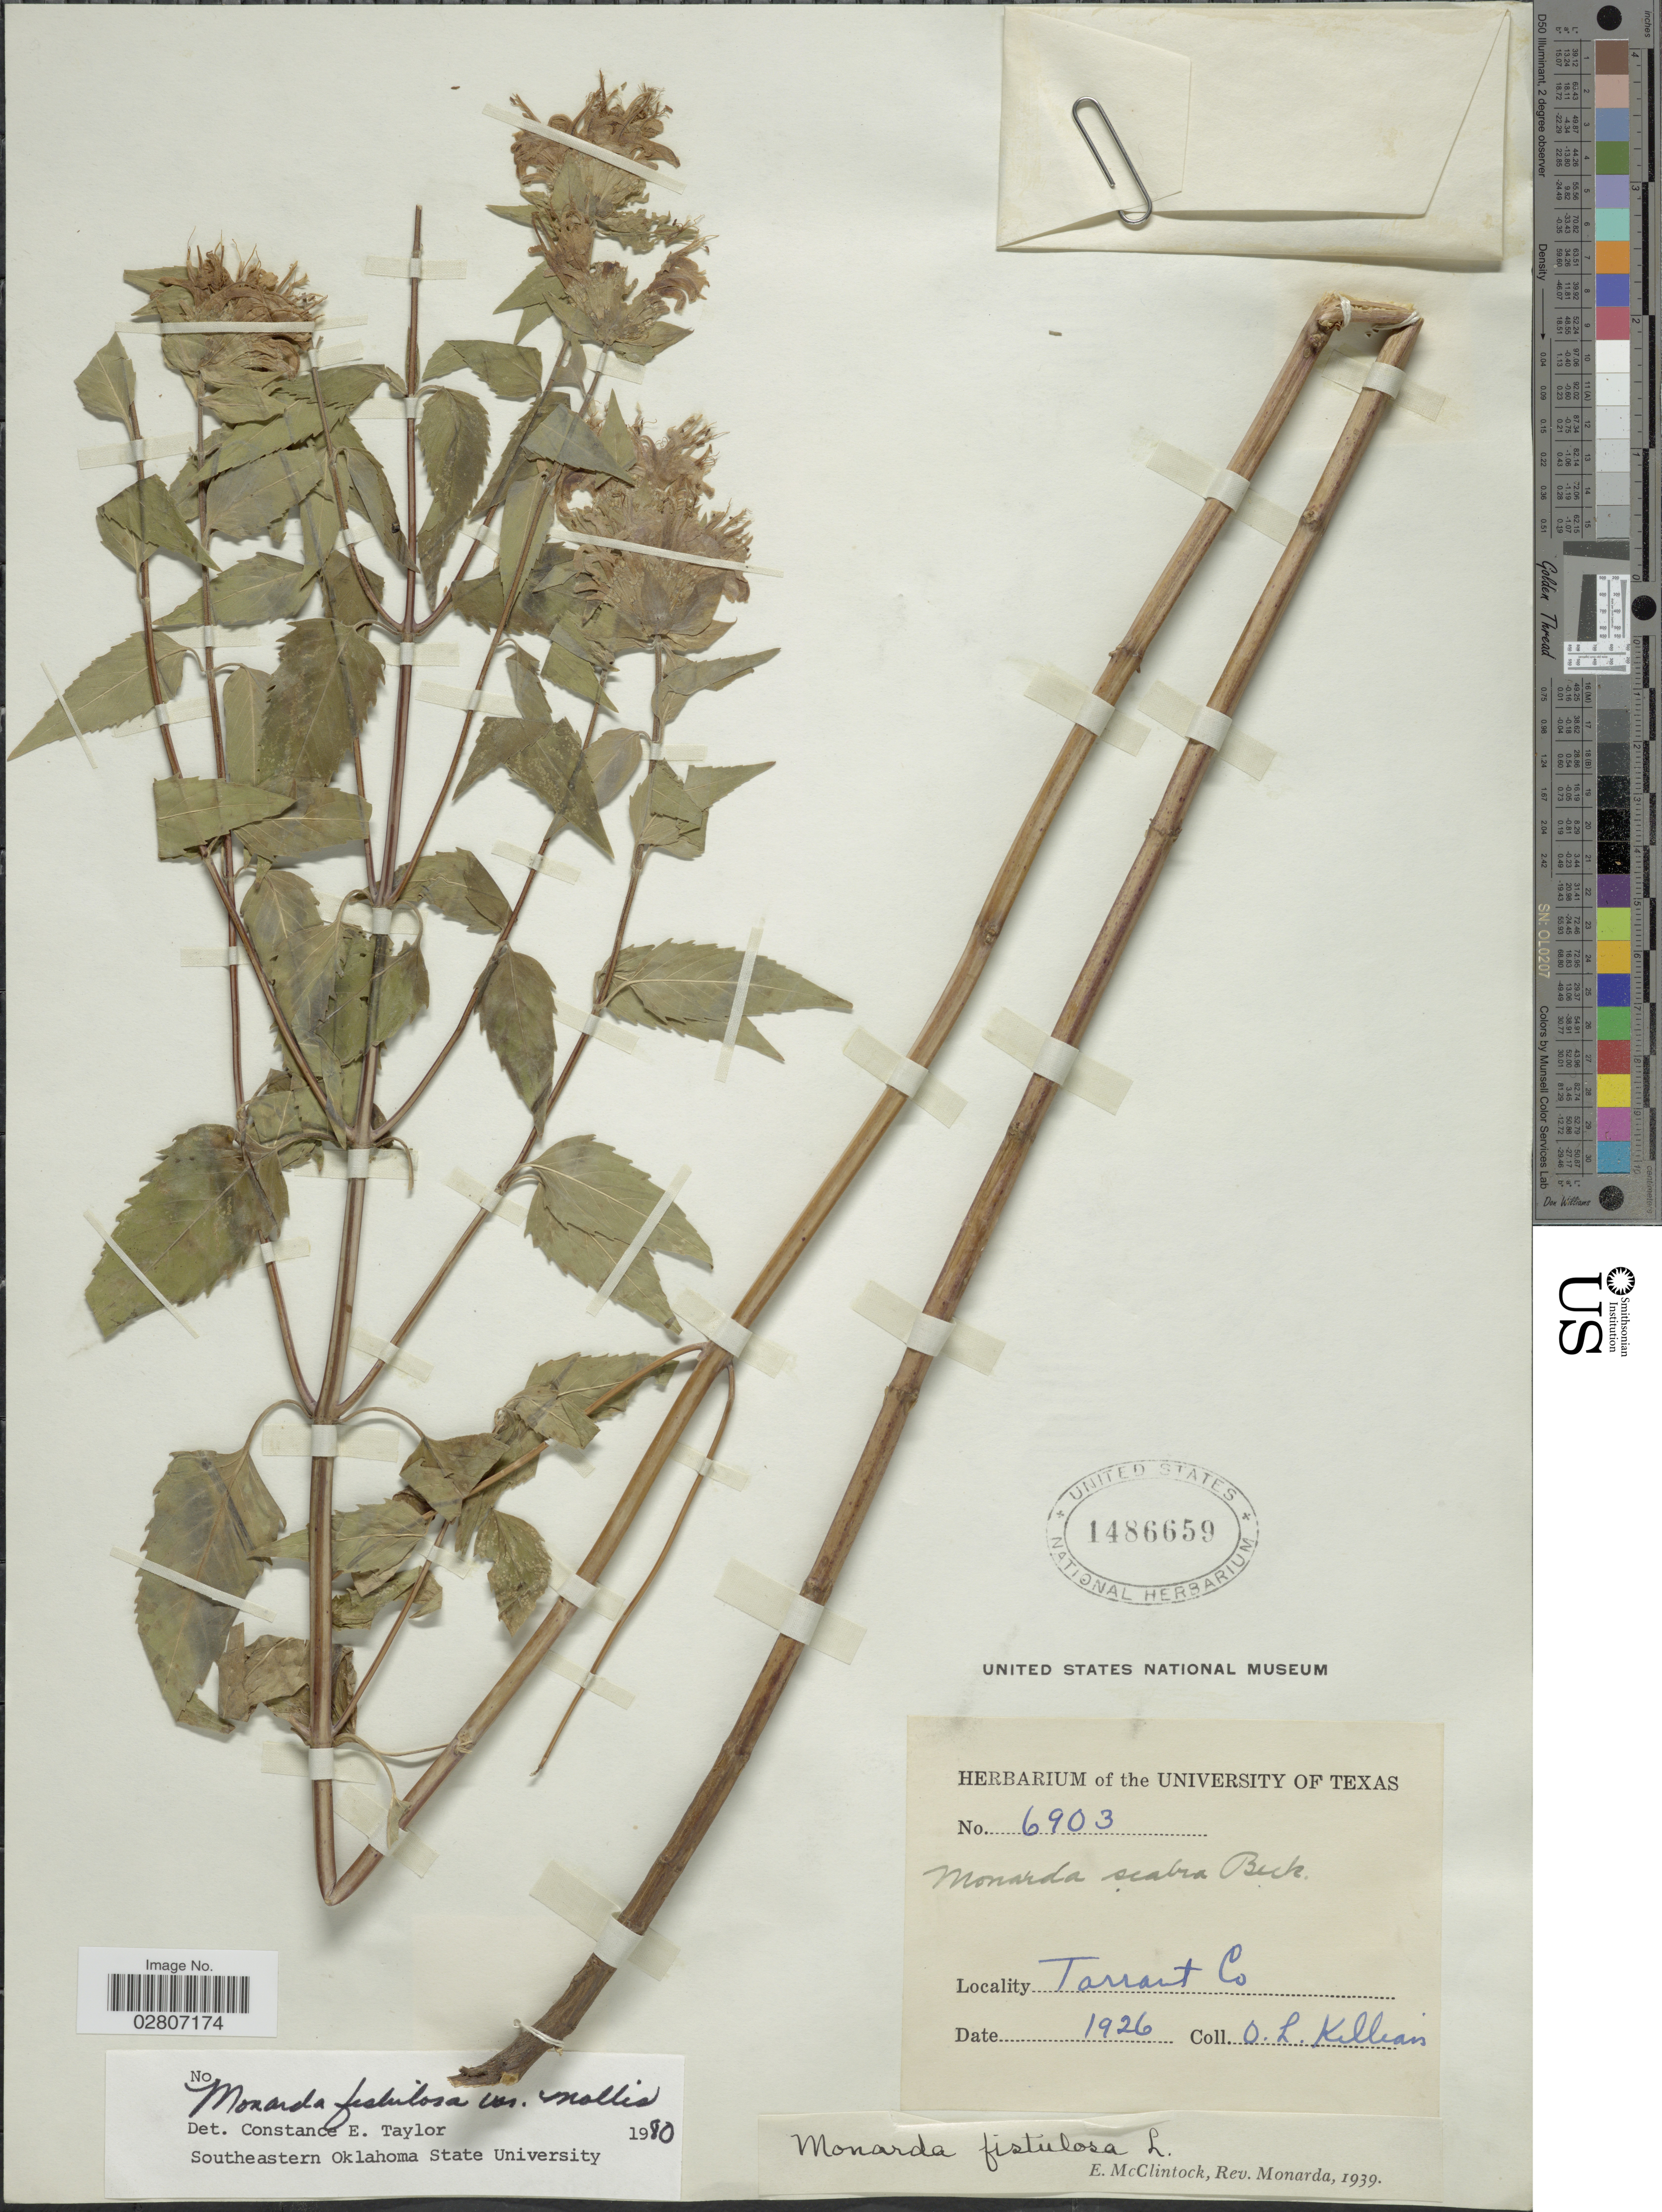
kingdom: Plantae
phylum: Tracheophyta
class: Magnoliopsida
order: Lamiales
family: Lamiaceae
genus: Monarda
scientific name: Monarda fistulosa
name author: L.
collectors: O. Killian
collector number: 6903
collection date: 1926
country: United States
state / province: Texas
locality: Tarrant Co.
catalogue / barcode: US 1486659